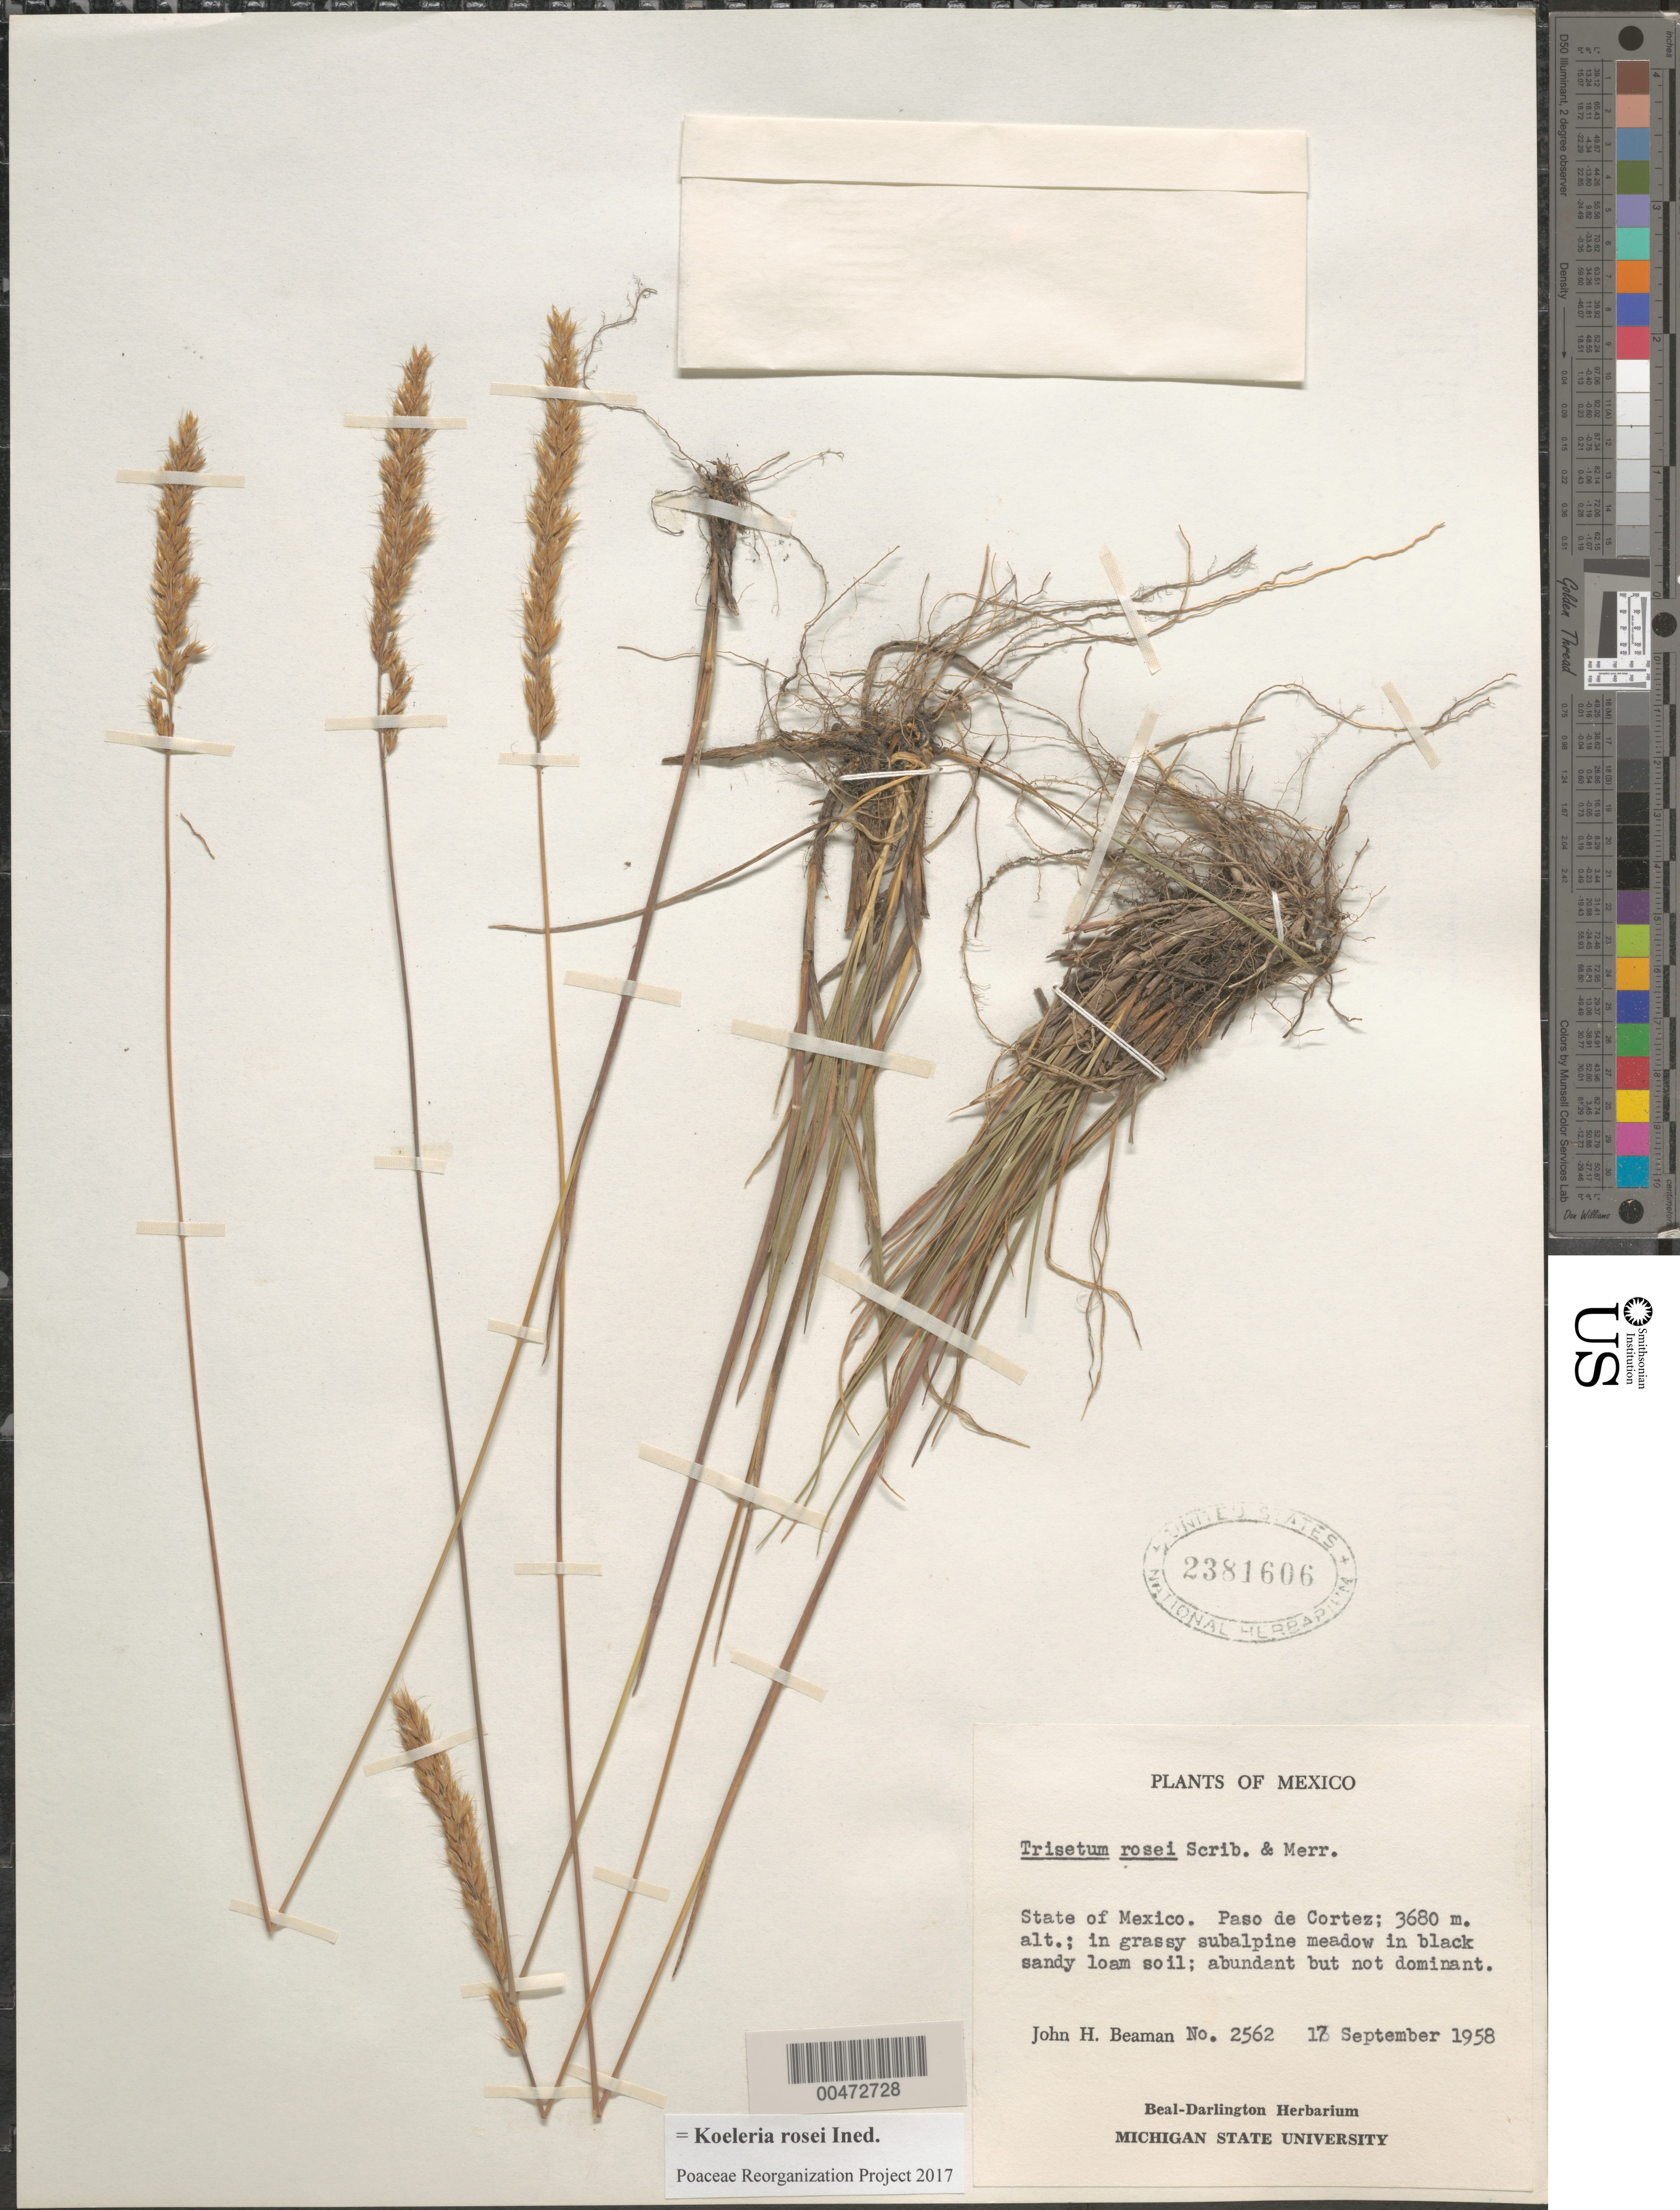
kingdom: Plantae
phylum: Tracheophyta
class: Liliopsida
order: Poales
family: Poaceae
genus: Koeleria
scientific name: Koeleria rosei ined.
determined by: Poaceae Reorganization Project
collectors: J. H. Beaman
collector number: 2562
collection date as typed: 17 Sep 1958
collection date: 1958-09-17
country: Mexico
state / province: México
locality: Paso de Cortez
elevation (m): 3680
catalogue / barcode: US 2381606